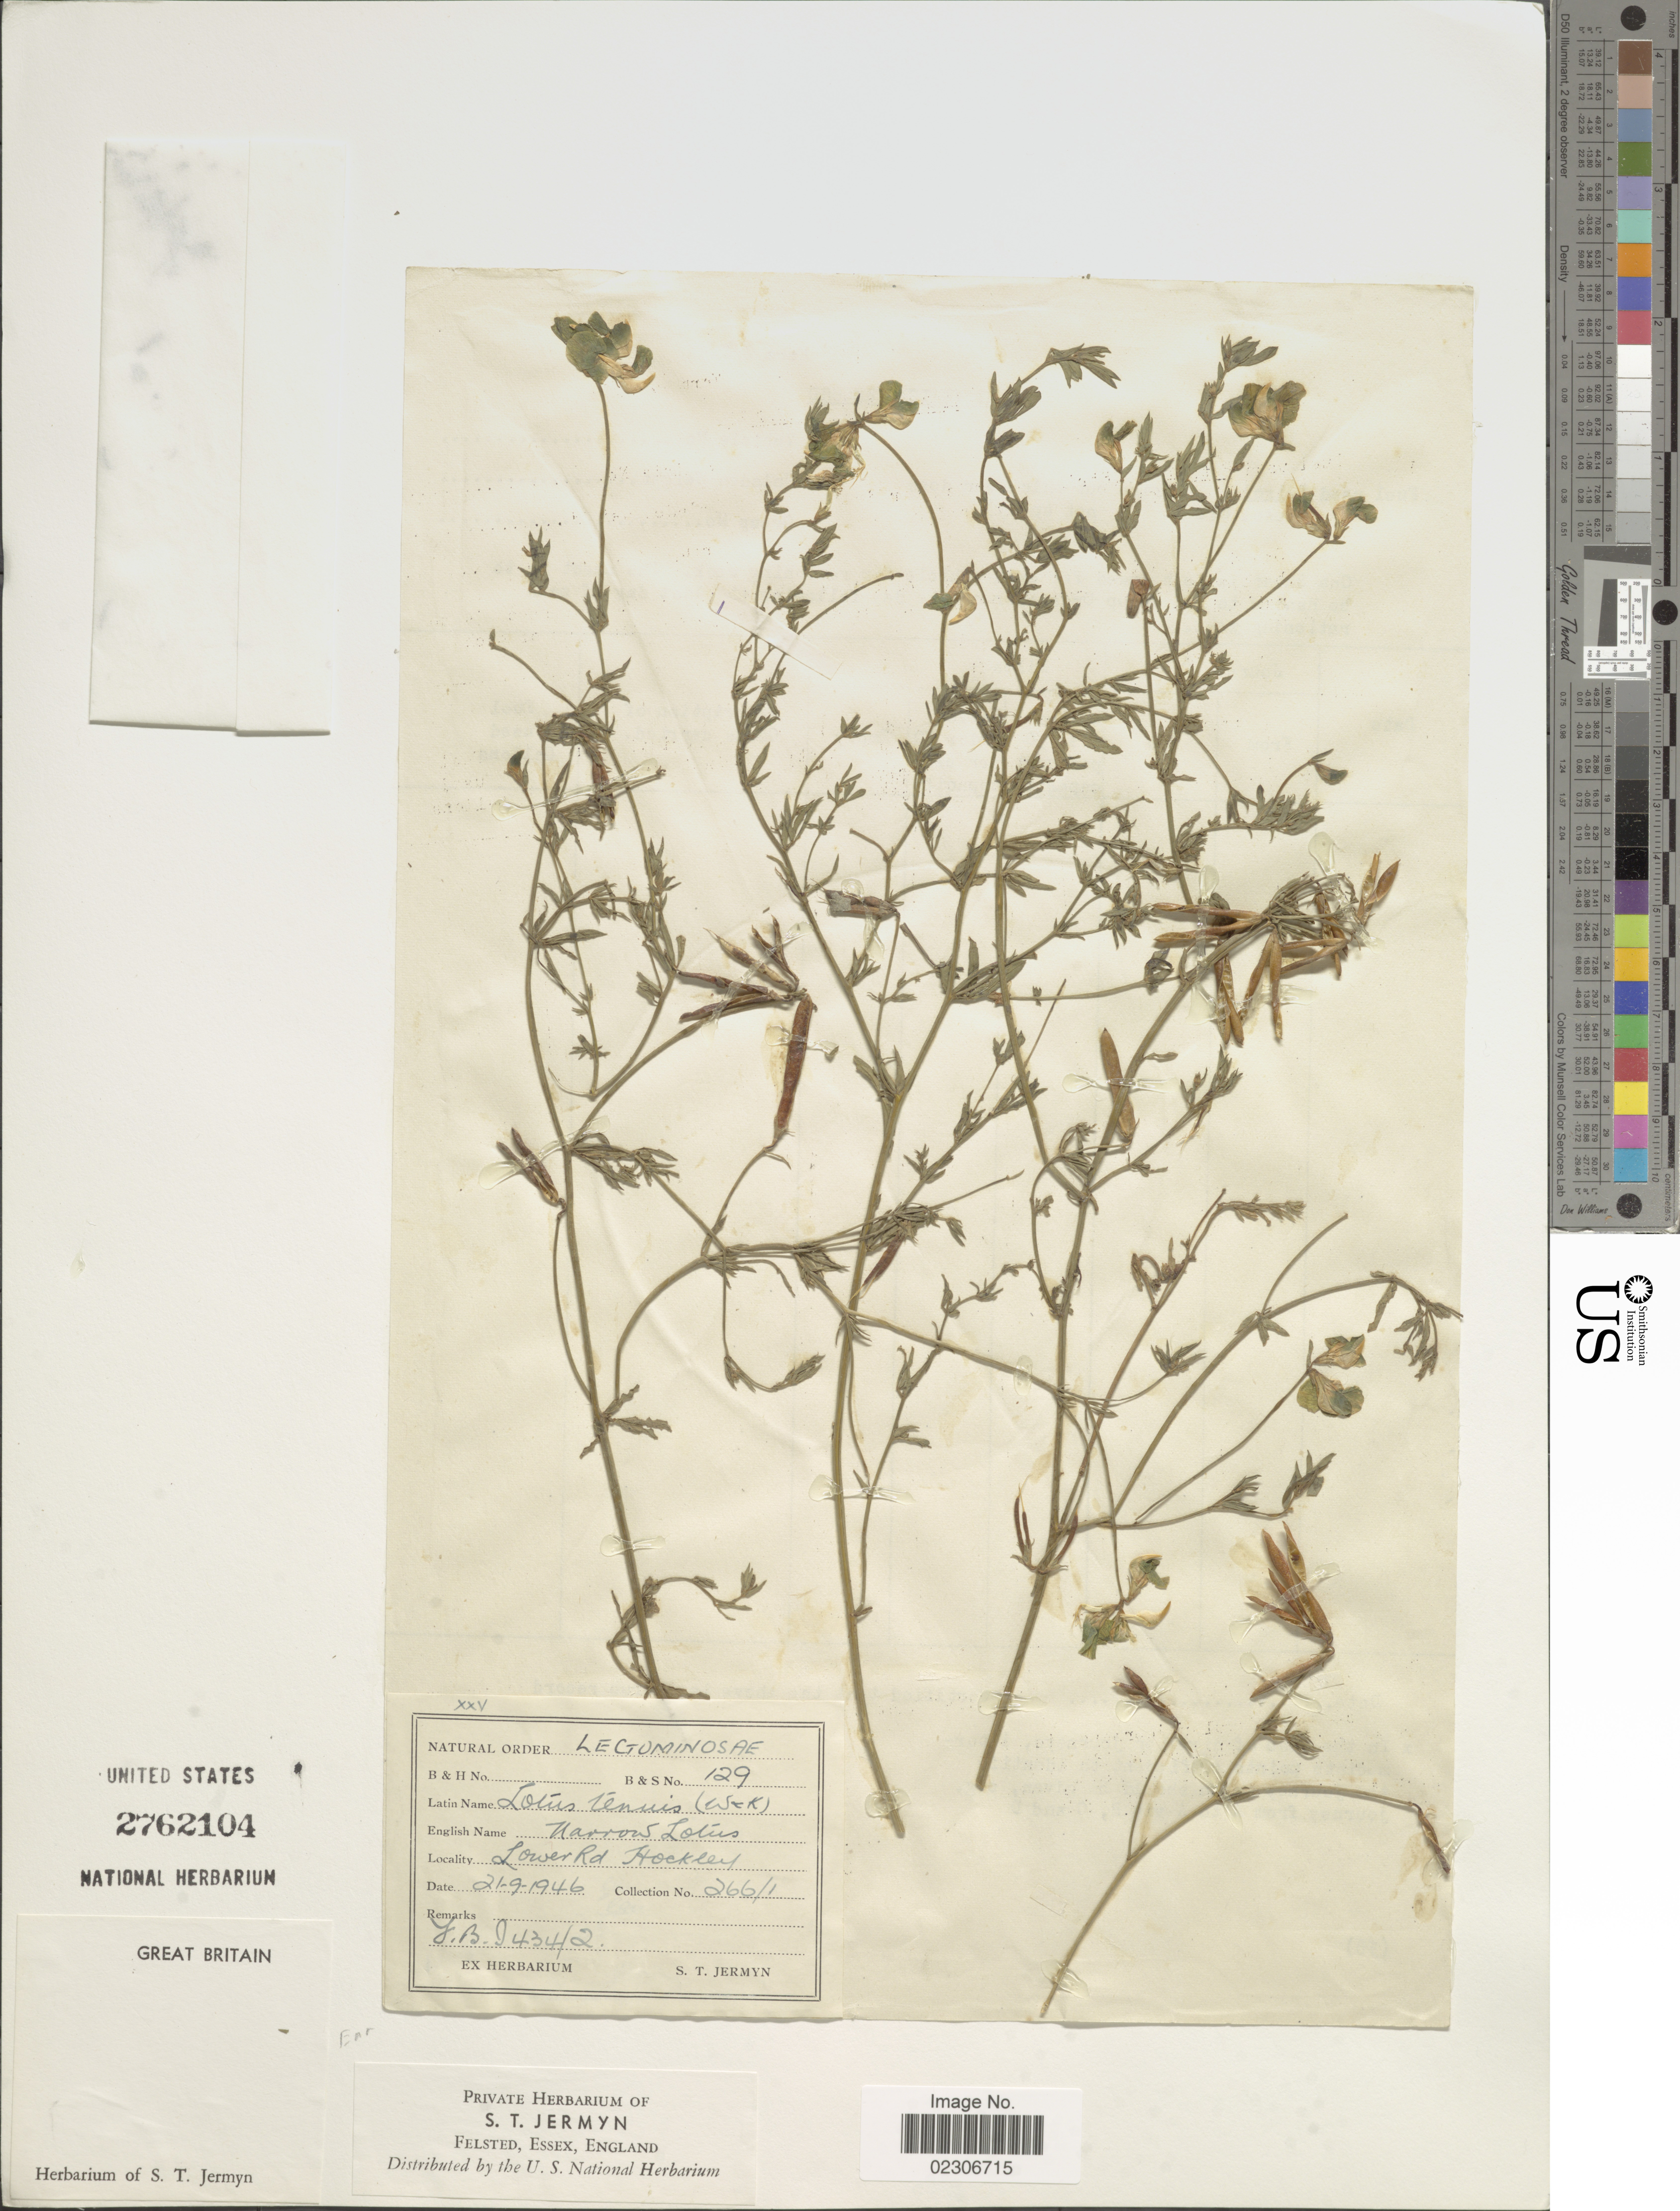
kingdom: Plantae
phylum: Tracheophyta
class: Magnoliopsida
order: Fabales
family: Fabaceae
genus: Lotus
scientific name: Lotus tenuis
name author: Waldst. & Kit.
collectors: S. Jermyn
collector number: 266/1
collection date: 1946-09-21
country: United Kingdom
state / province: England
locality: Lower Rd Hockley. Great Britain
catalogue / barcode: US 2762104